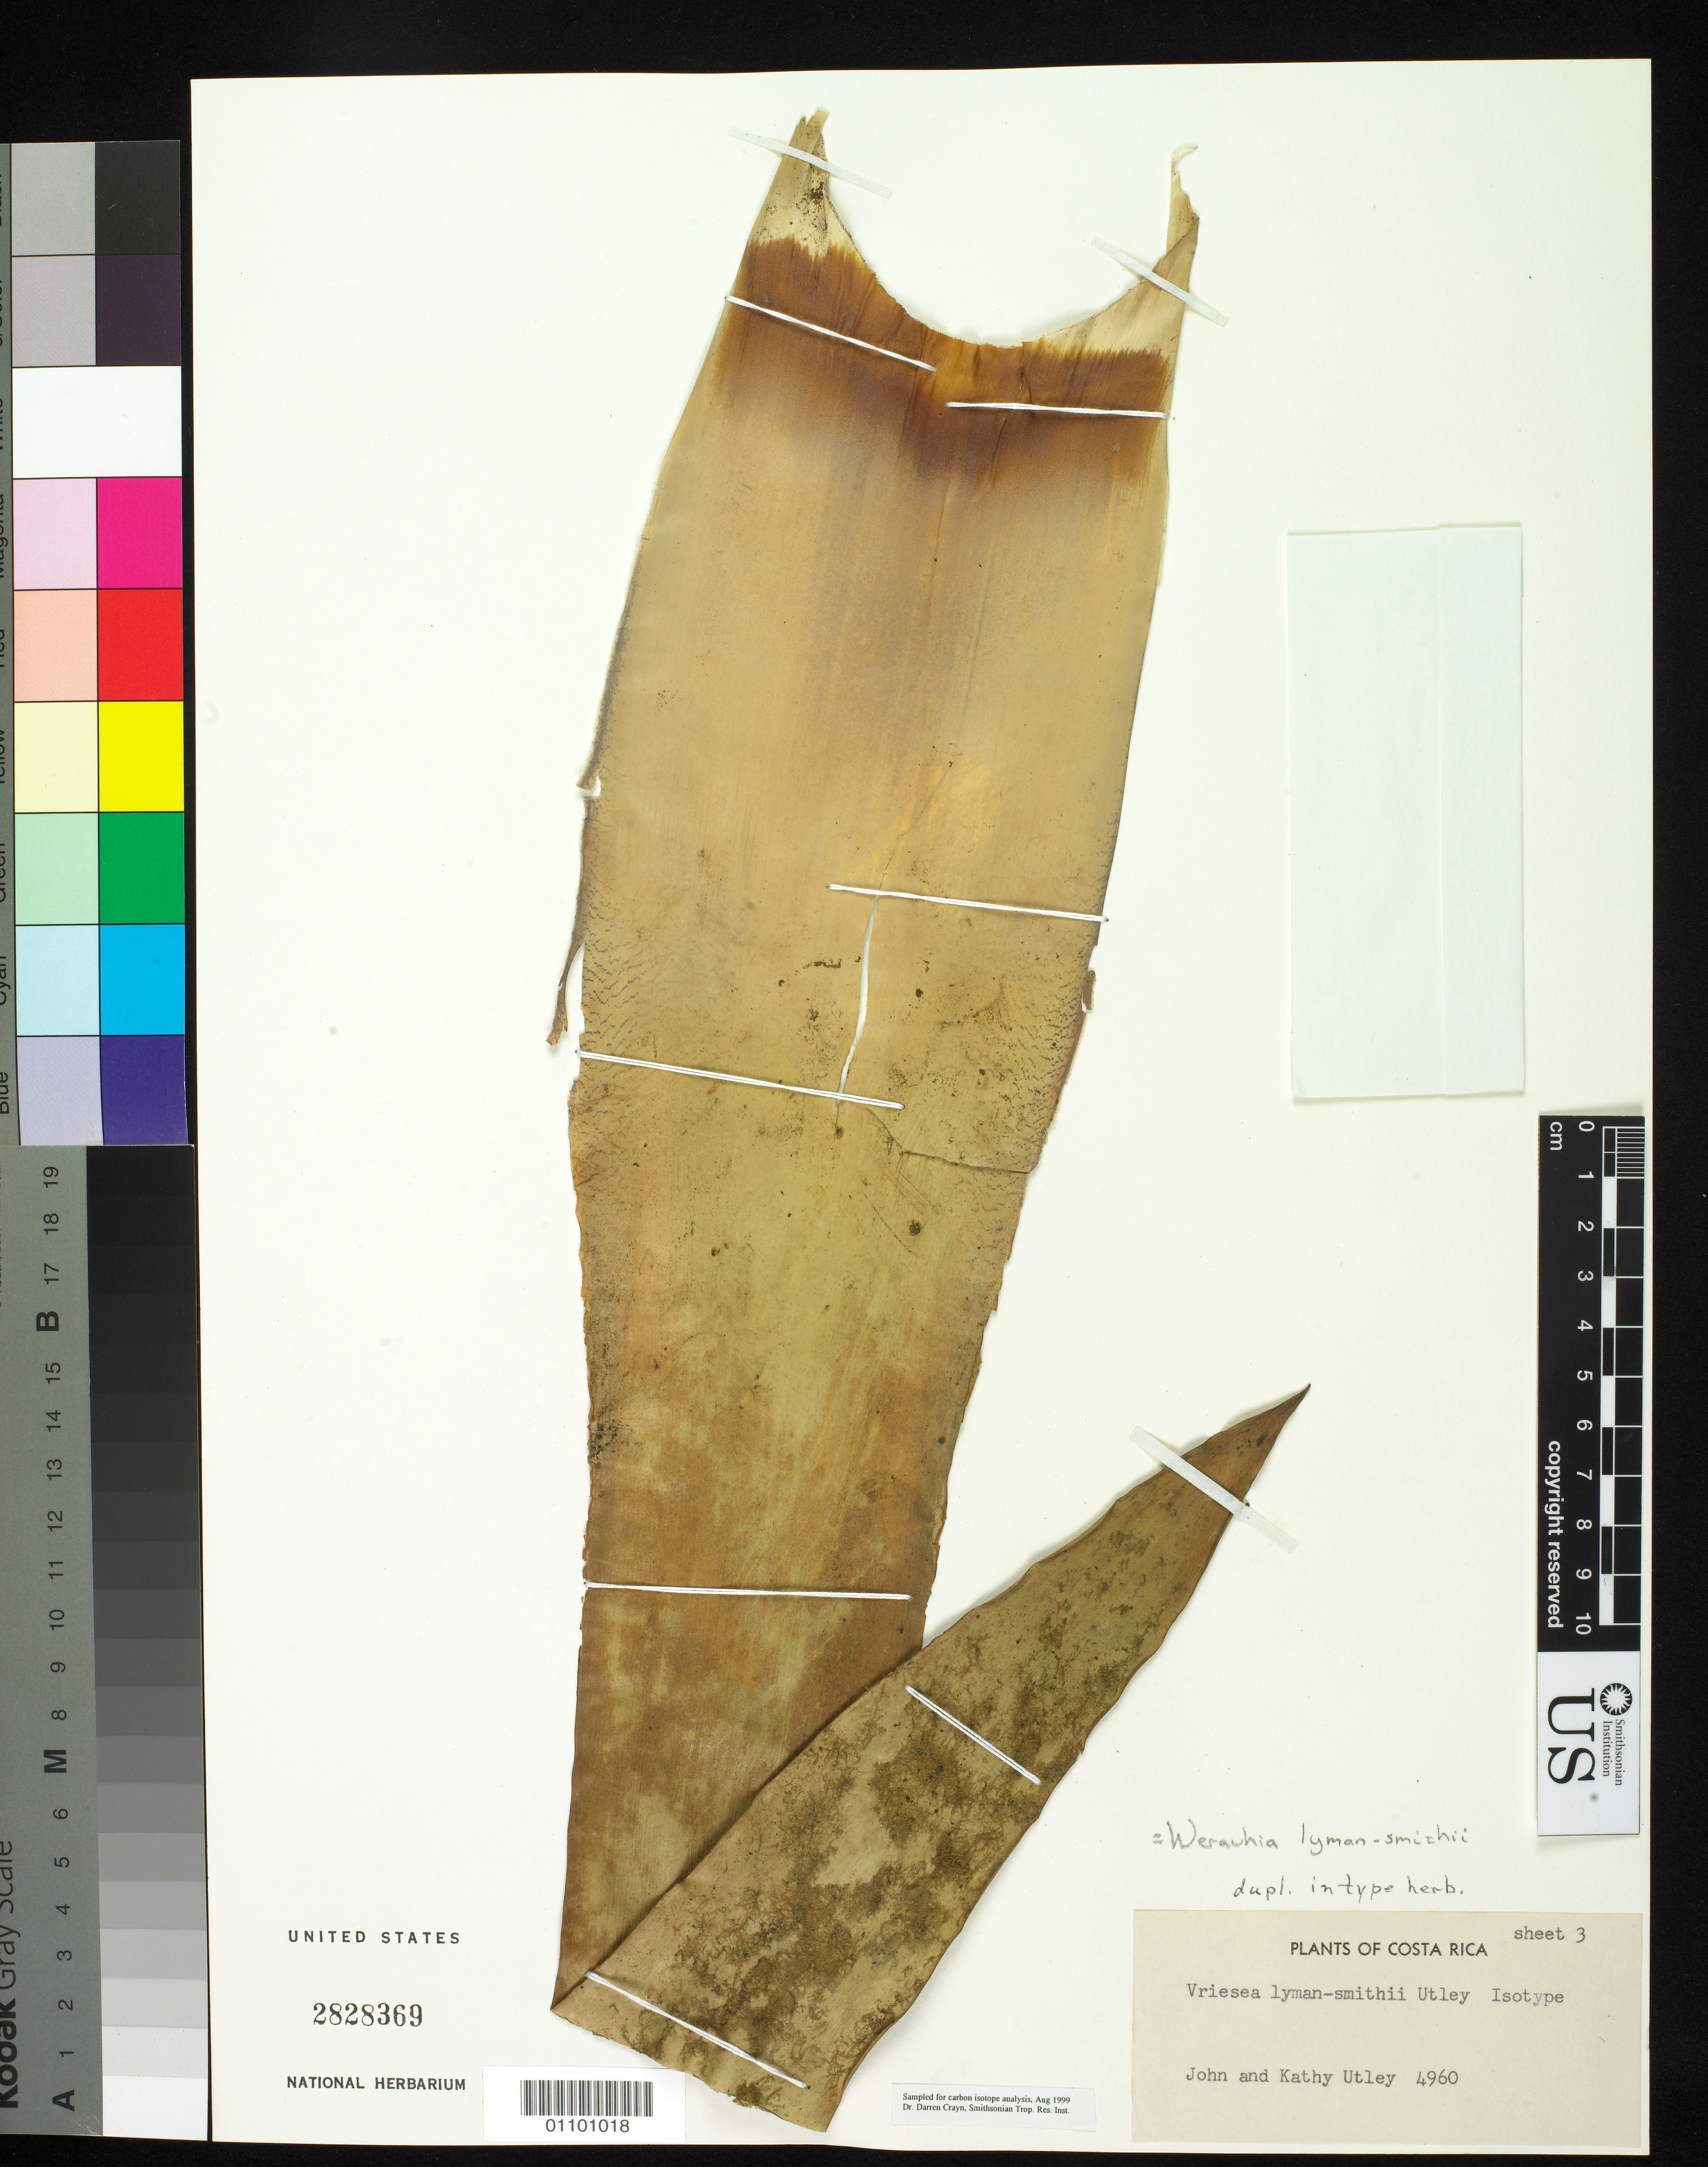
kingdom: Plantae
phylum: Tracheophyta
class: Liliopsida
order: Poales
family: Bromeliaceae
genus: Vriesea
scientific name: Vriesea lyman-smithii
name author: Utley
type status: Isotype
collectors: J. F. Utley & K. M. Burt-Utley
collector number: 4960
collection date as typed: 22 May 1976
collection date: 1976-05-22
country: Costa Rica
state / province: Heredia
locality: Between Vara Blanca at the junction of CR Highways #9 and #120 and 3 km south on #9.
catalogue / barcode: US 2828369